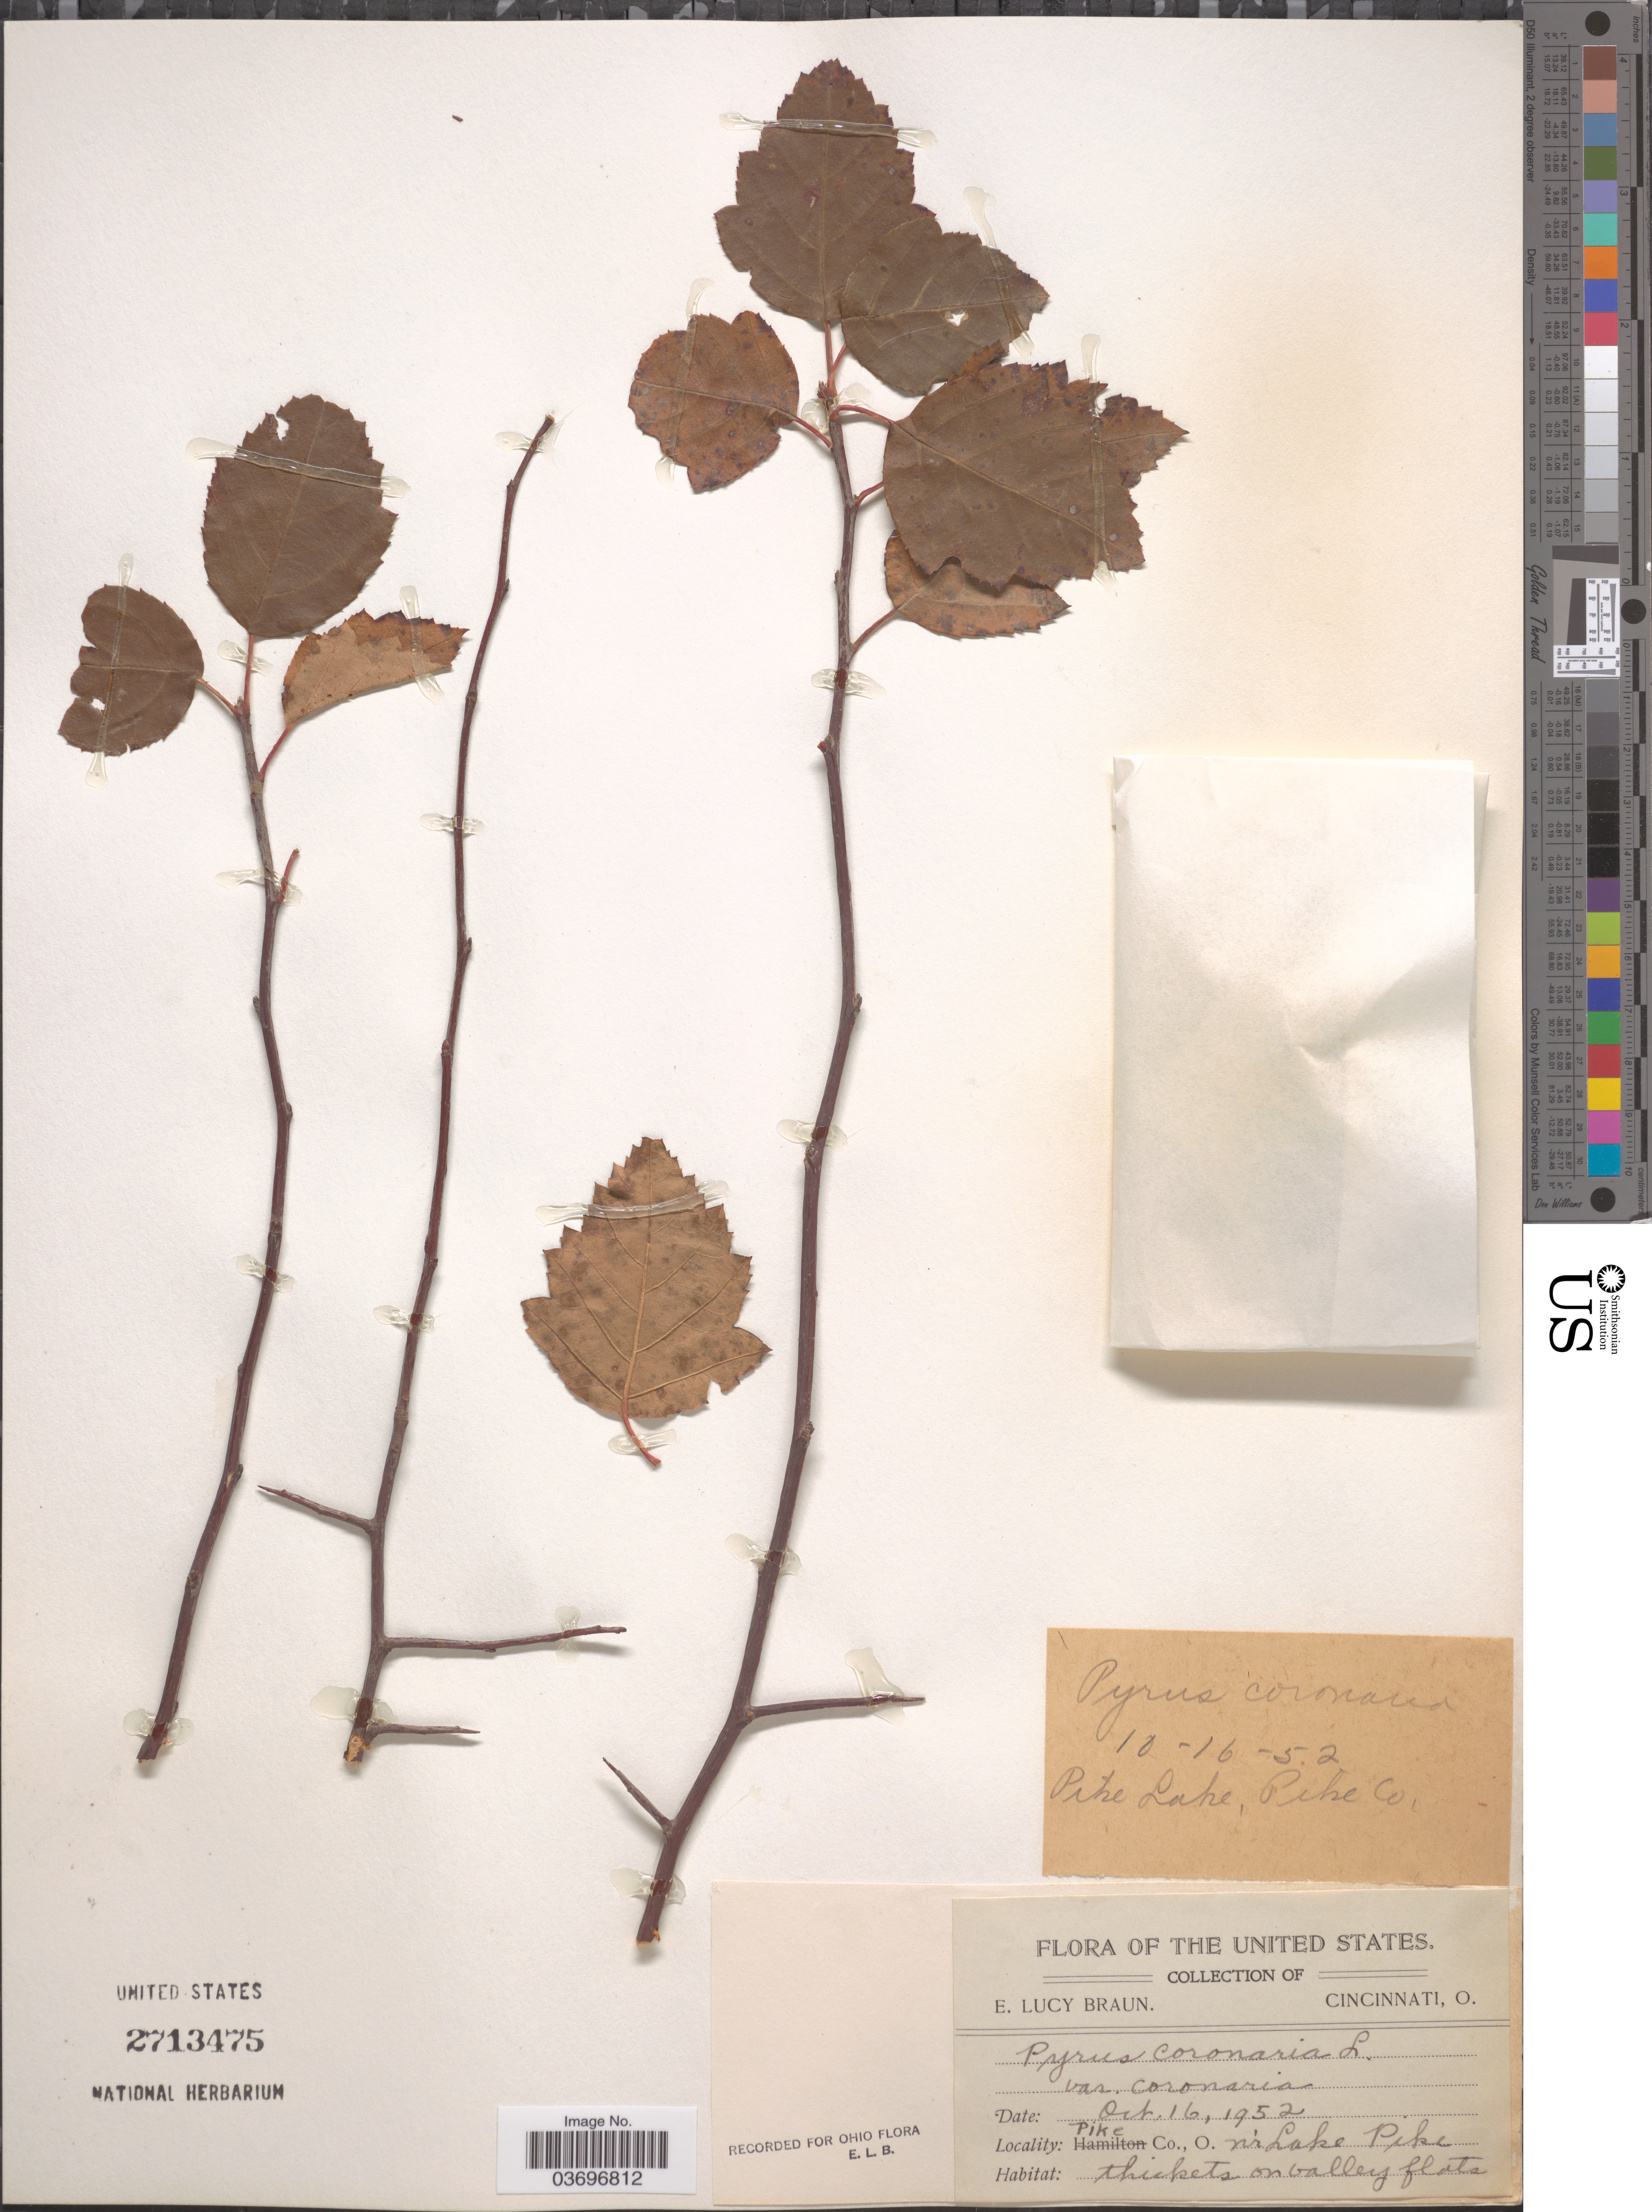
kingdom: Plantae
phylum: Tracheophyta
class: Magnoliopsida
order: Rosales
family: Rosaceae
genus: Malus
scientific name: Malus coronaria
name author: (L.) Mill.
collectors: E. L. Braun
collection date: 1952-10-16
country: United States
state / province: Ohio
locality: Pike Co. n'r. Lake Pike.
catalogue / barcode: US 2713475